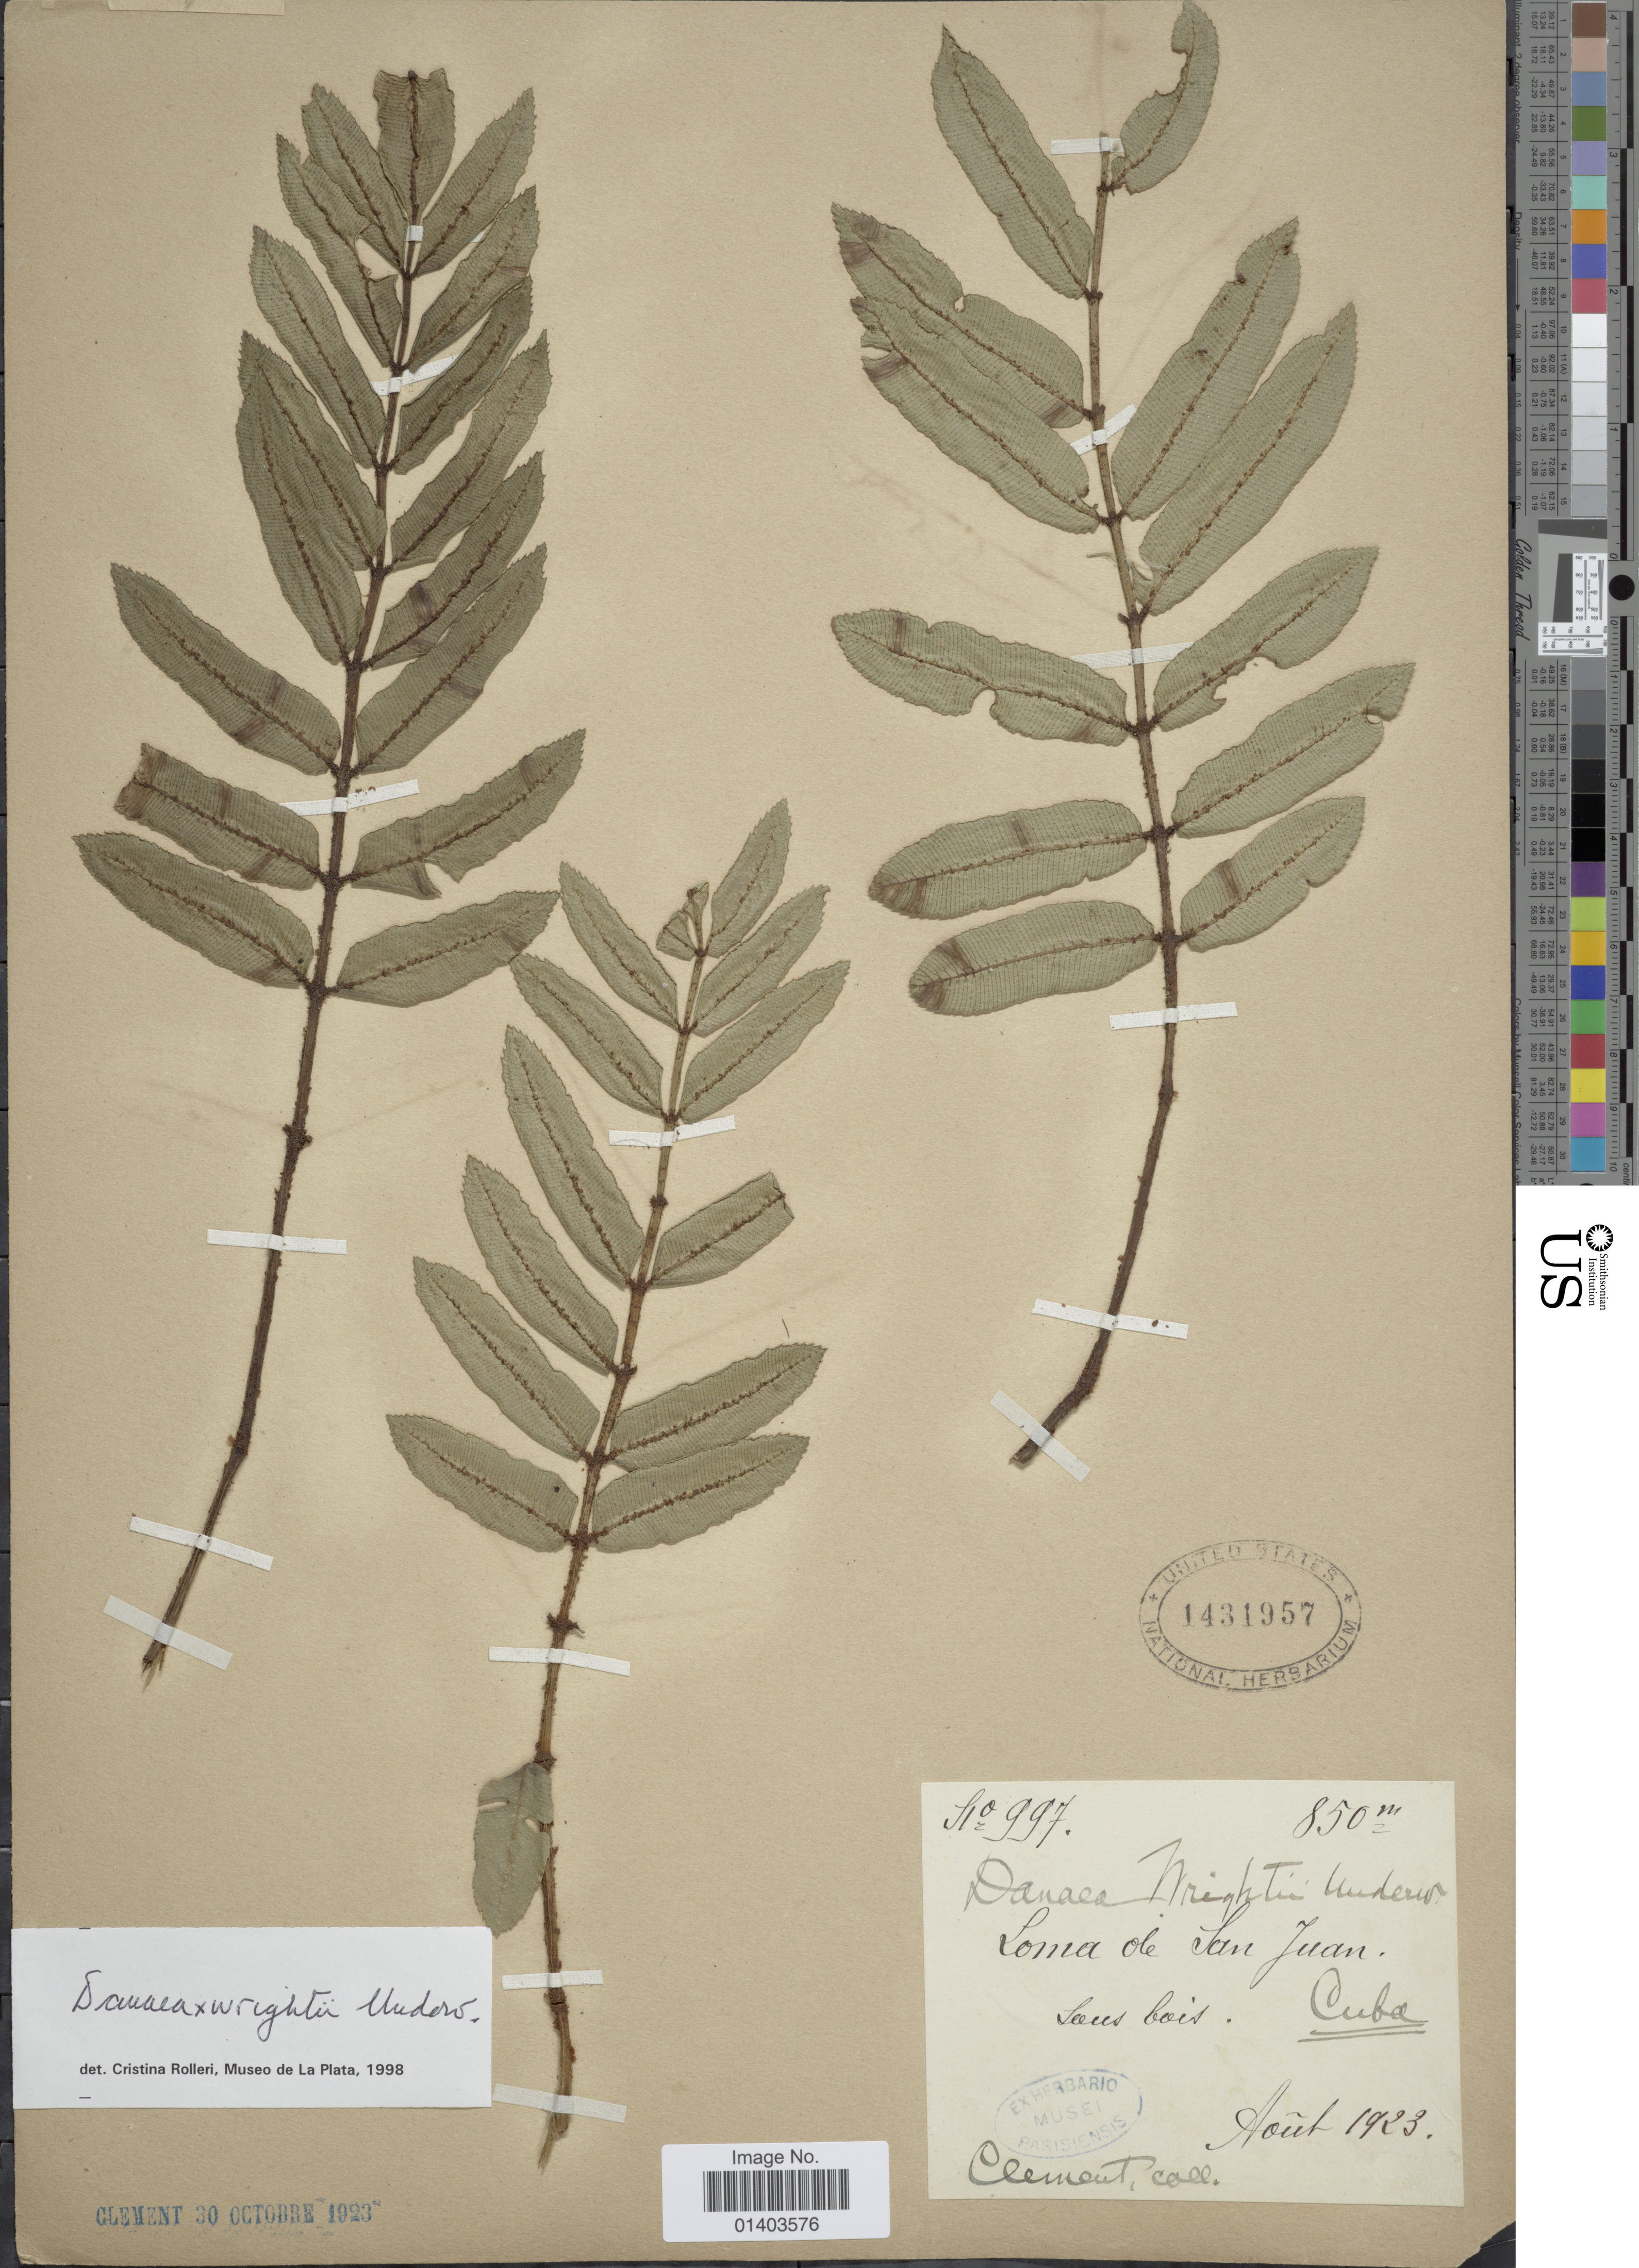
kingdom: Plantae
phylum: Tracheophyta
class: Polypodiopsida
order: Marattiales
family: Marattiaceae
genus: Danaea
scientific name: Danaea x wrightii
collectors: -. Clement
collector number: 997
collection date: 1923-08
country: Cuba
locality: Loma de San Juan, Sous bois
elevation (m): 850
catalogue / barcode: US 1431957